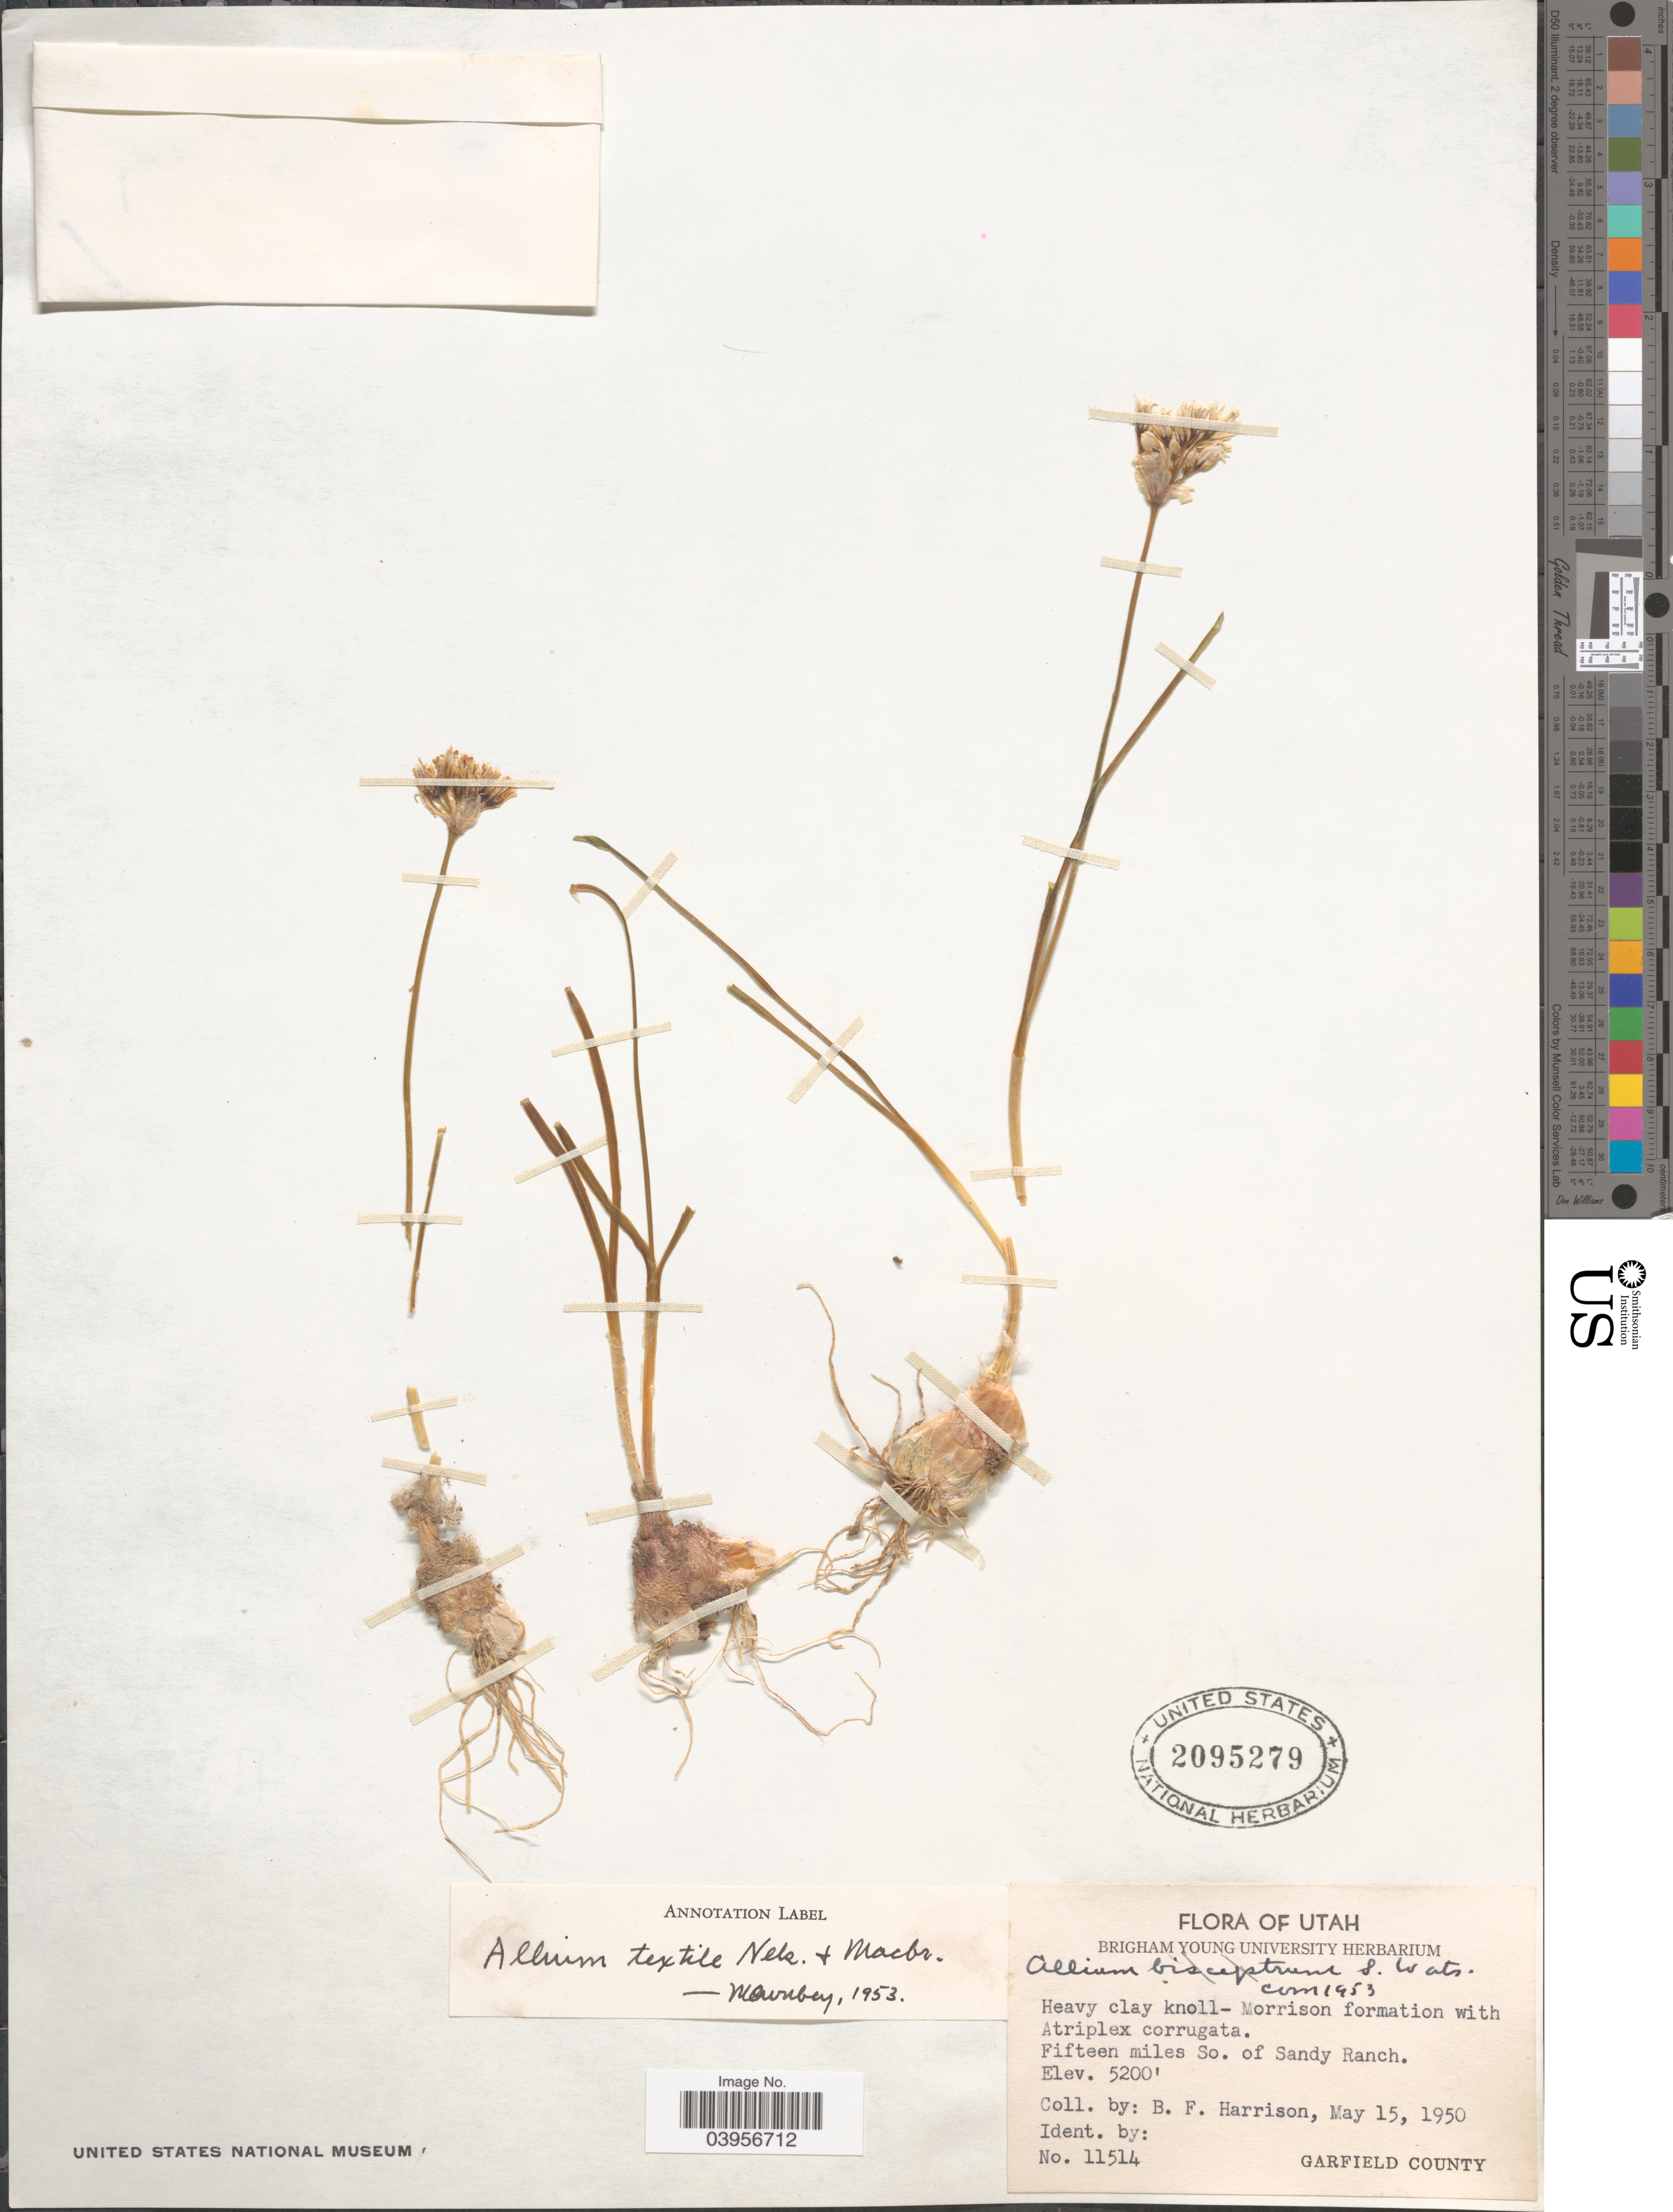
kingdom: Plantae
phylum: Tracheophyta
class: Liliopsida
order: Asparagales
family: Amaryllidaceae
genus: Allium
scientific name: Allium textile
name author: A. Nelson & J.F. Macbr.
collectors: B. F. Harrison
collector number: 11514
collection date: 1950-05-15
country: United States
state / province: Utah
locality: Fifteen miles So. of Sandy Ranch. Garfield County.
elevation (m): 1585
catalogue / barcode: US 2095279